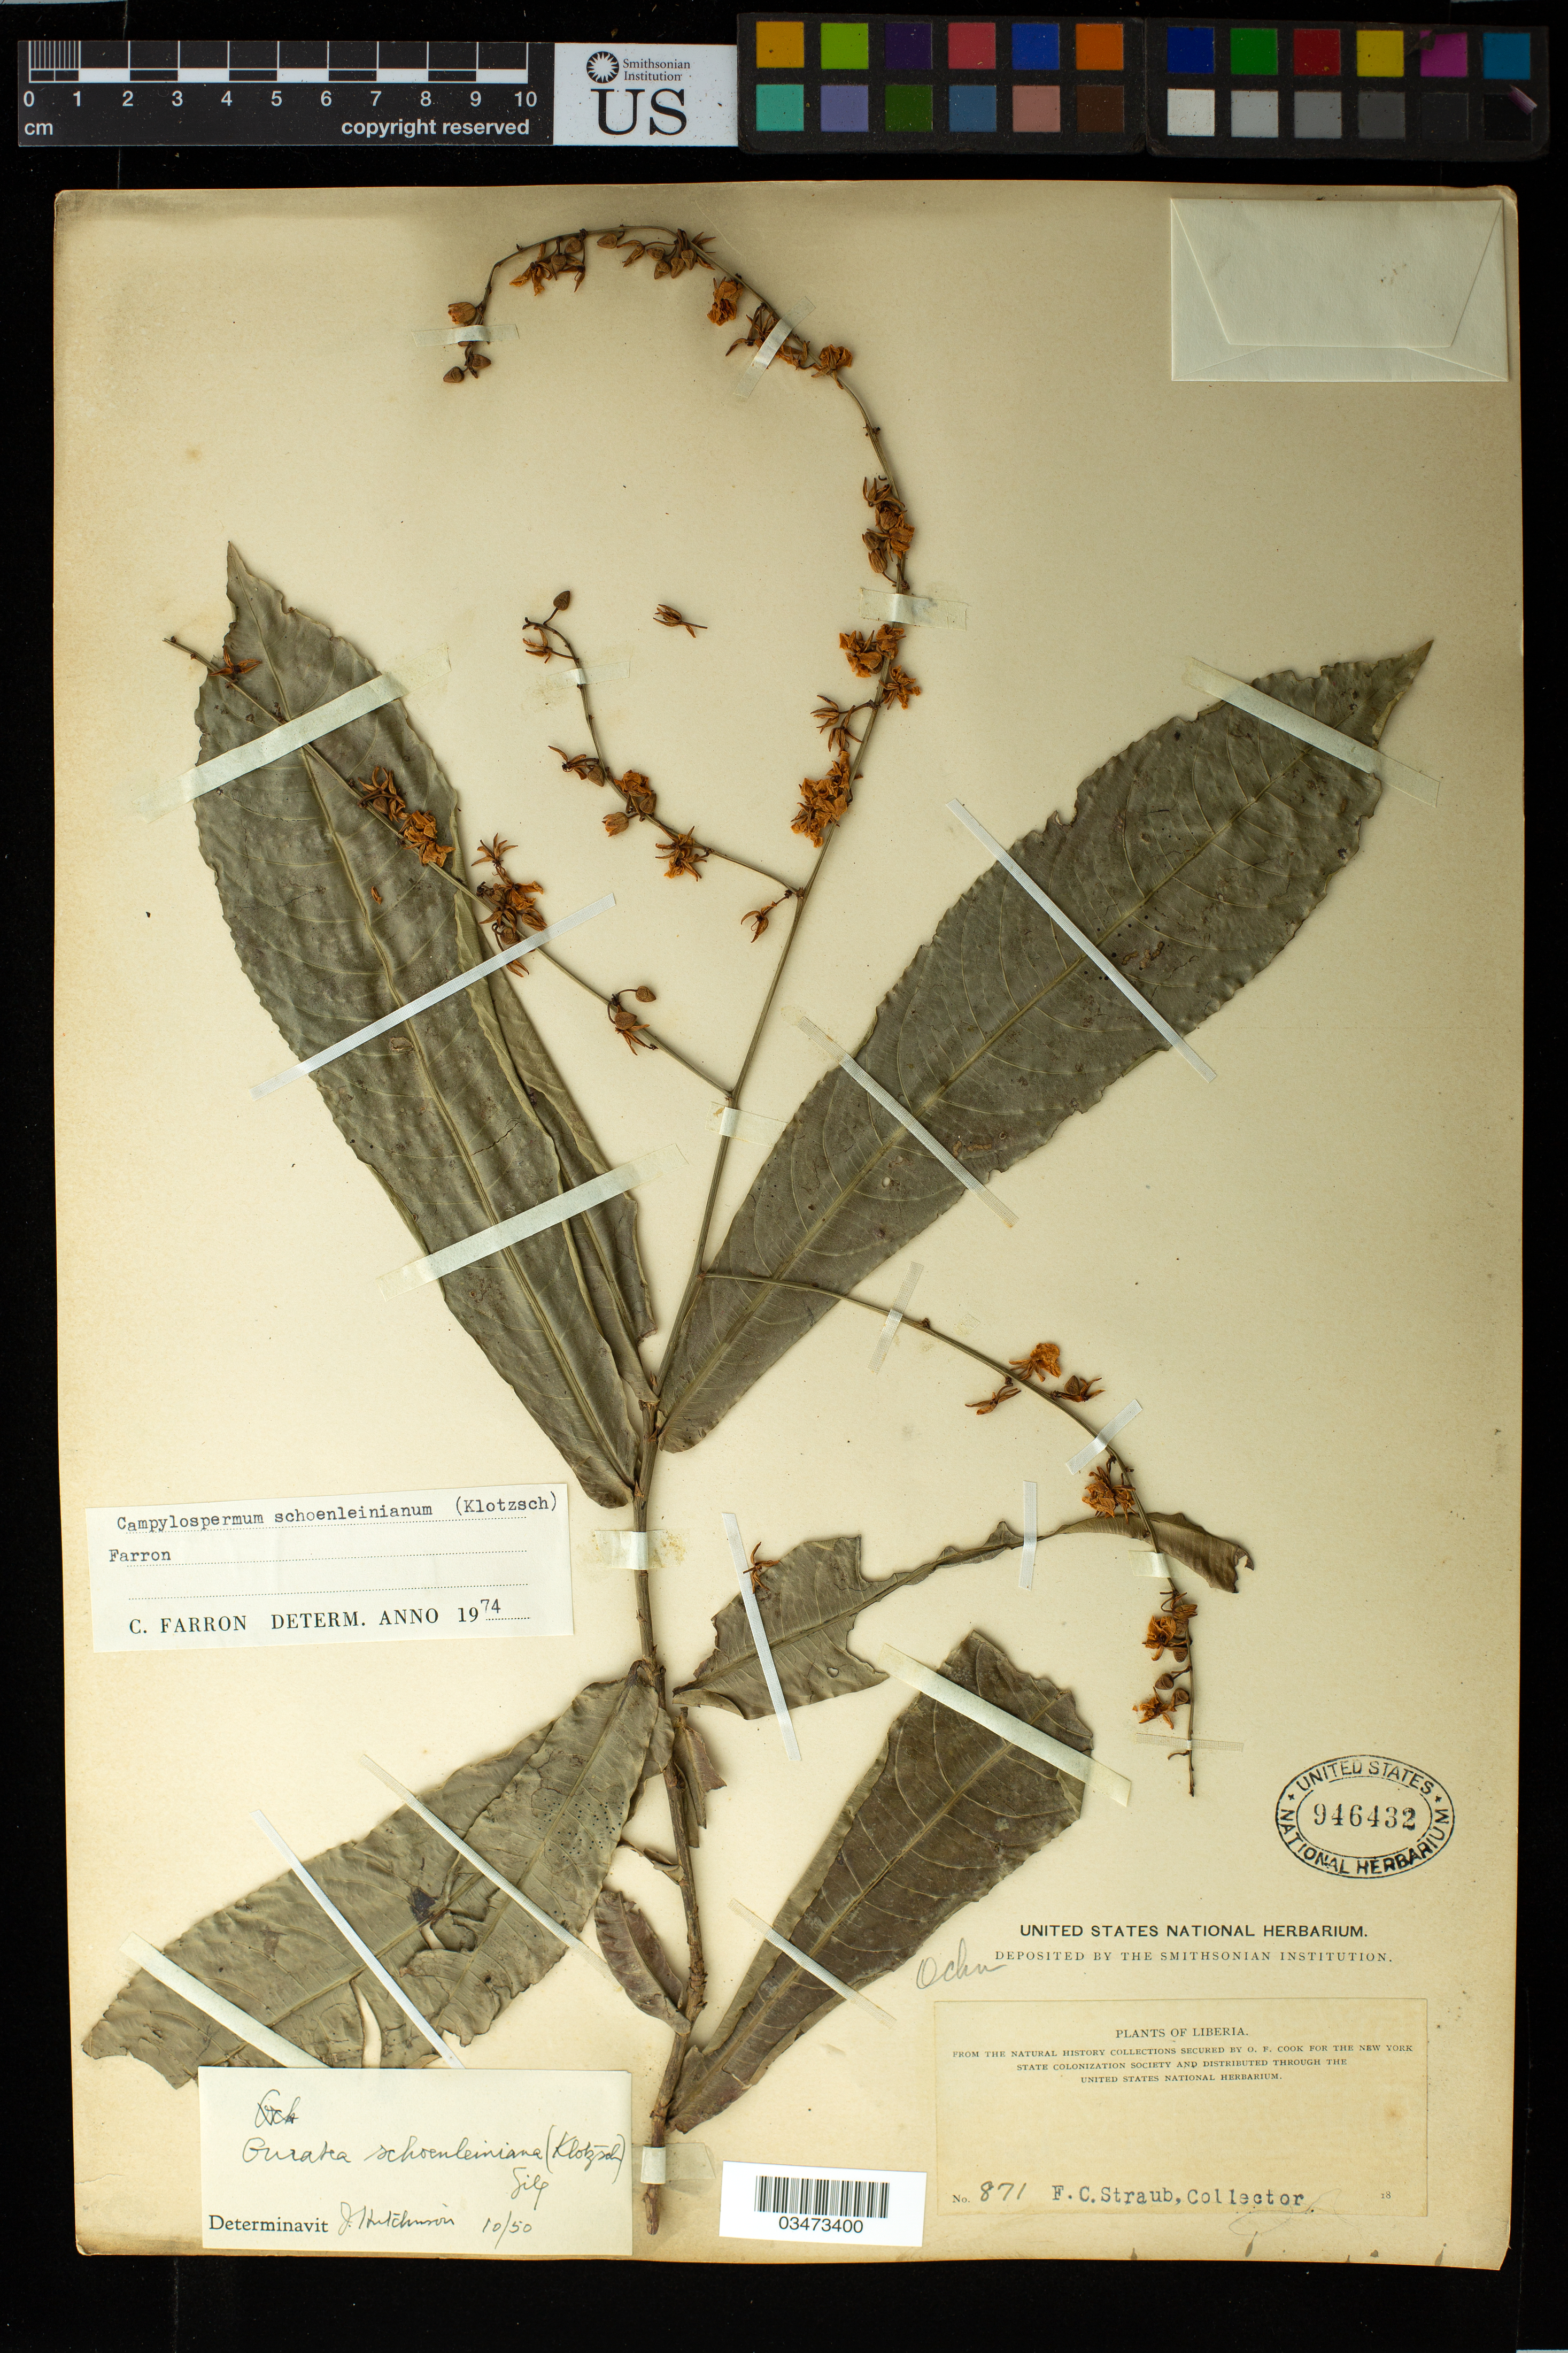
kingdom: Plantae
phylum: Tracheophyta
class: Magnoliopsida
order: Malpighiales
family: Ochnaceae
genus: Campylospermum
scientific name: Campylospermum schoenleinianum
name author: (Klotzsch) Farron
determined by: Farron, Claude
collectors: F. Straub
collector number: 871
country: Liberia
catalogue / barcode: US 946432